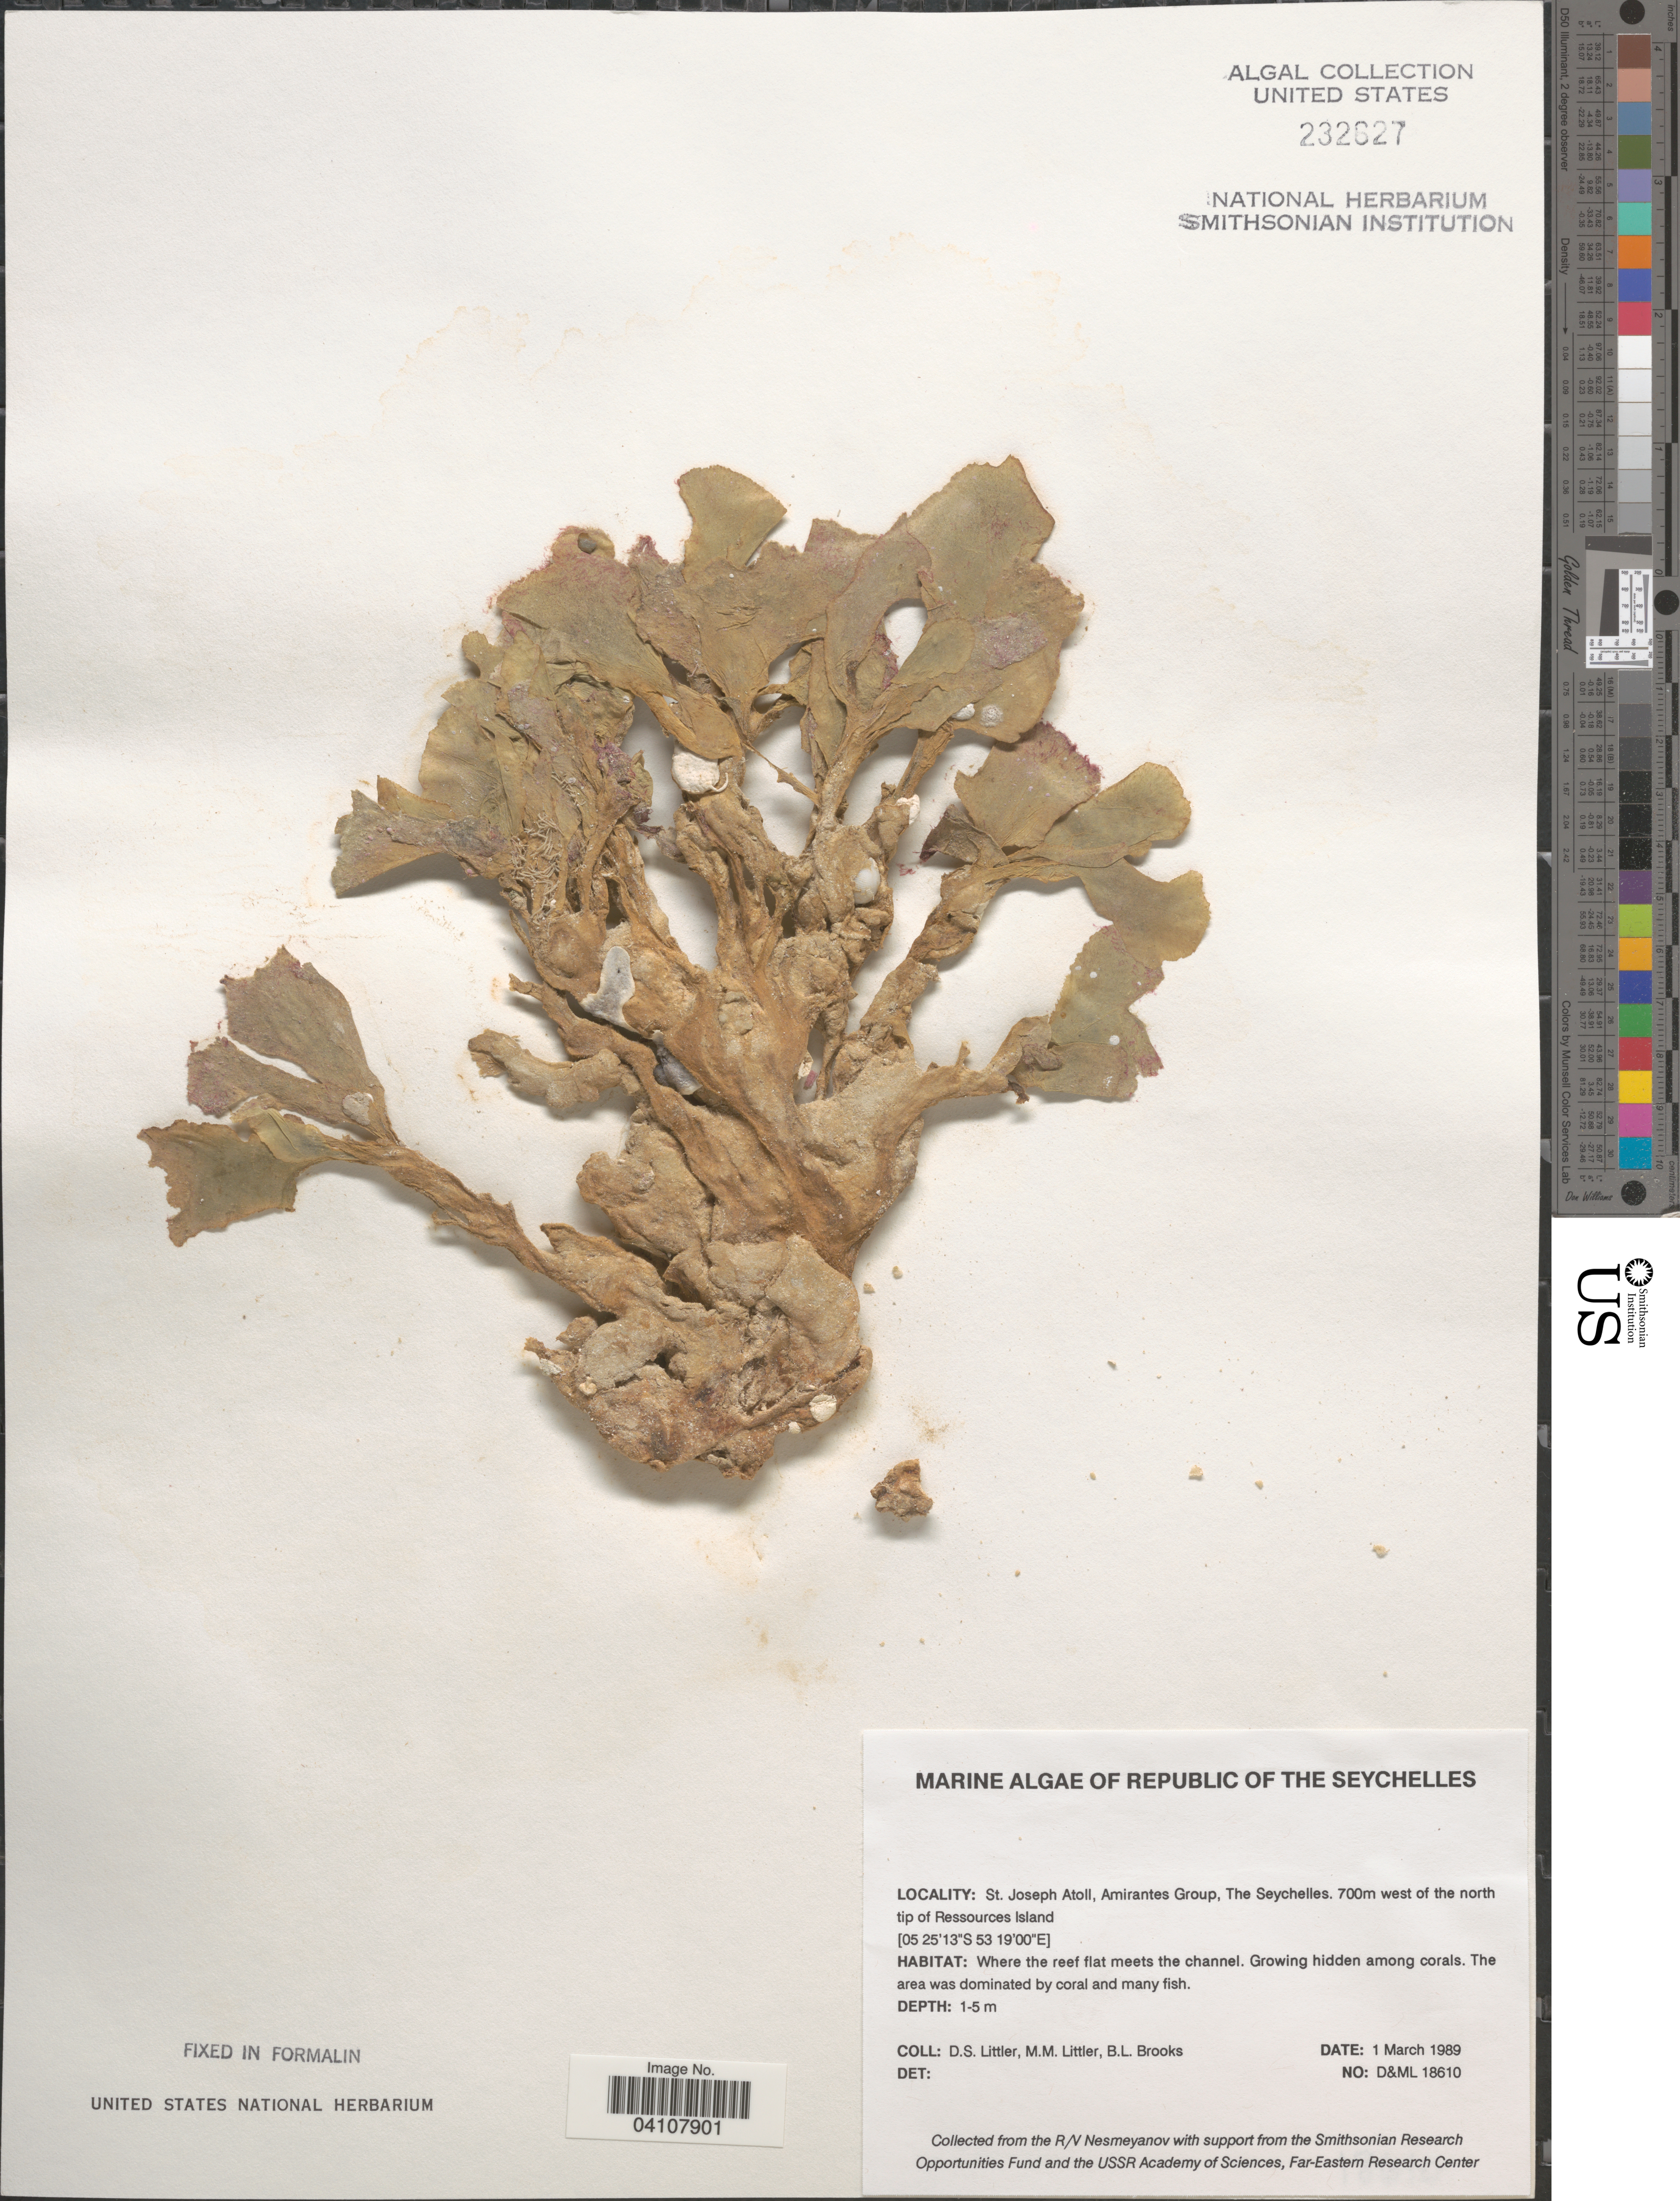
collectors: D. S. Littler & B. Brooks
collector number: D&ML18610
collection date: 1989-03-01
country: Seychelles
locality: Republic of the Seychelles. St. Joseph Atoll, Amirantes Group. 700m west of the north tip of Ressources Island.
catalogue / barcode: US 232627